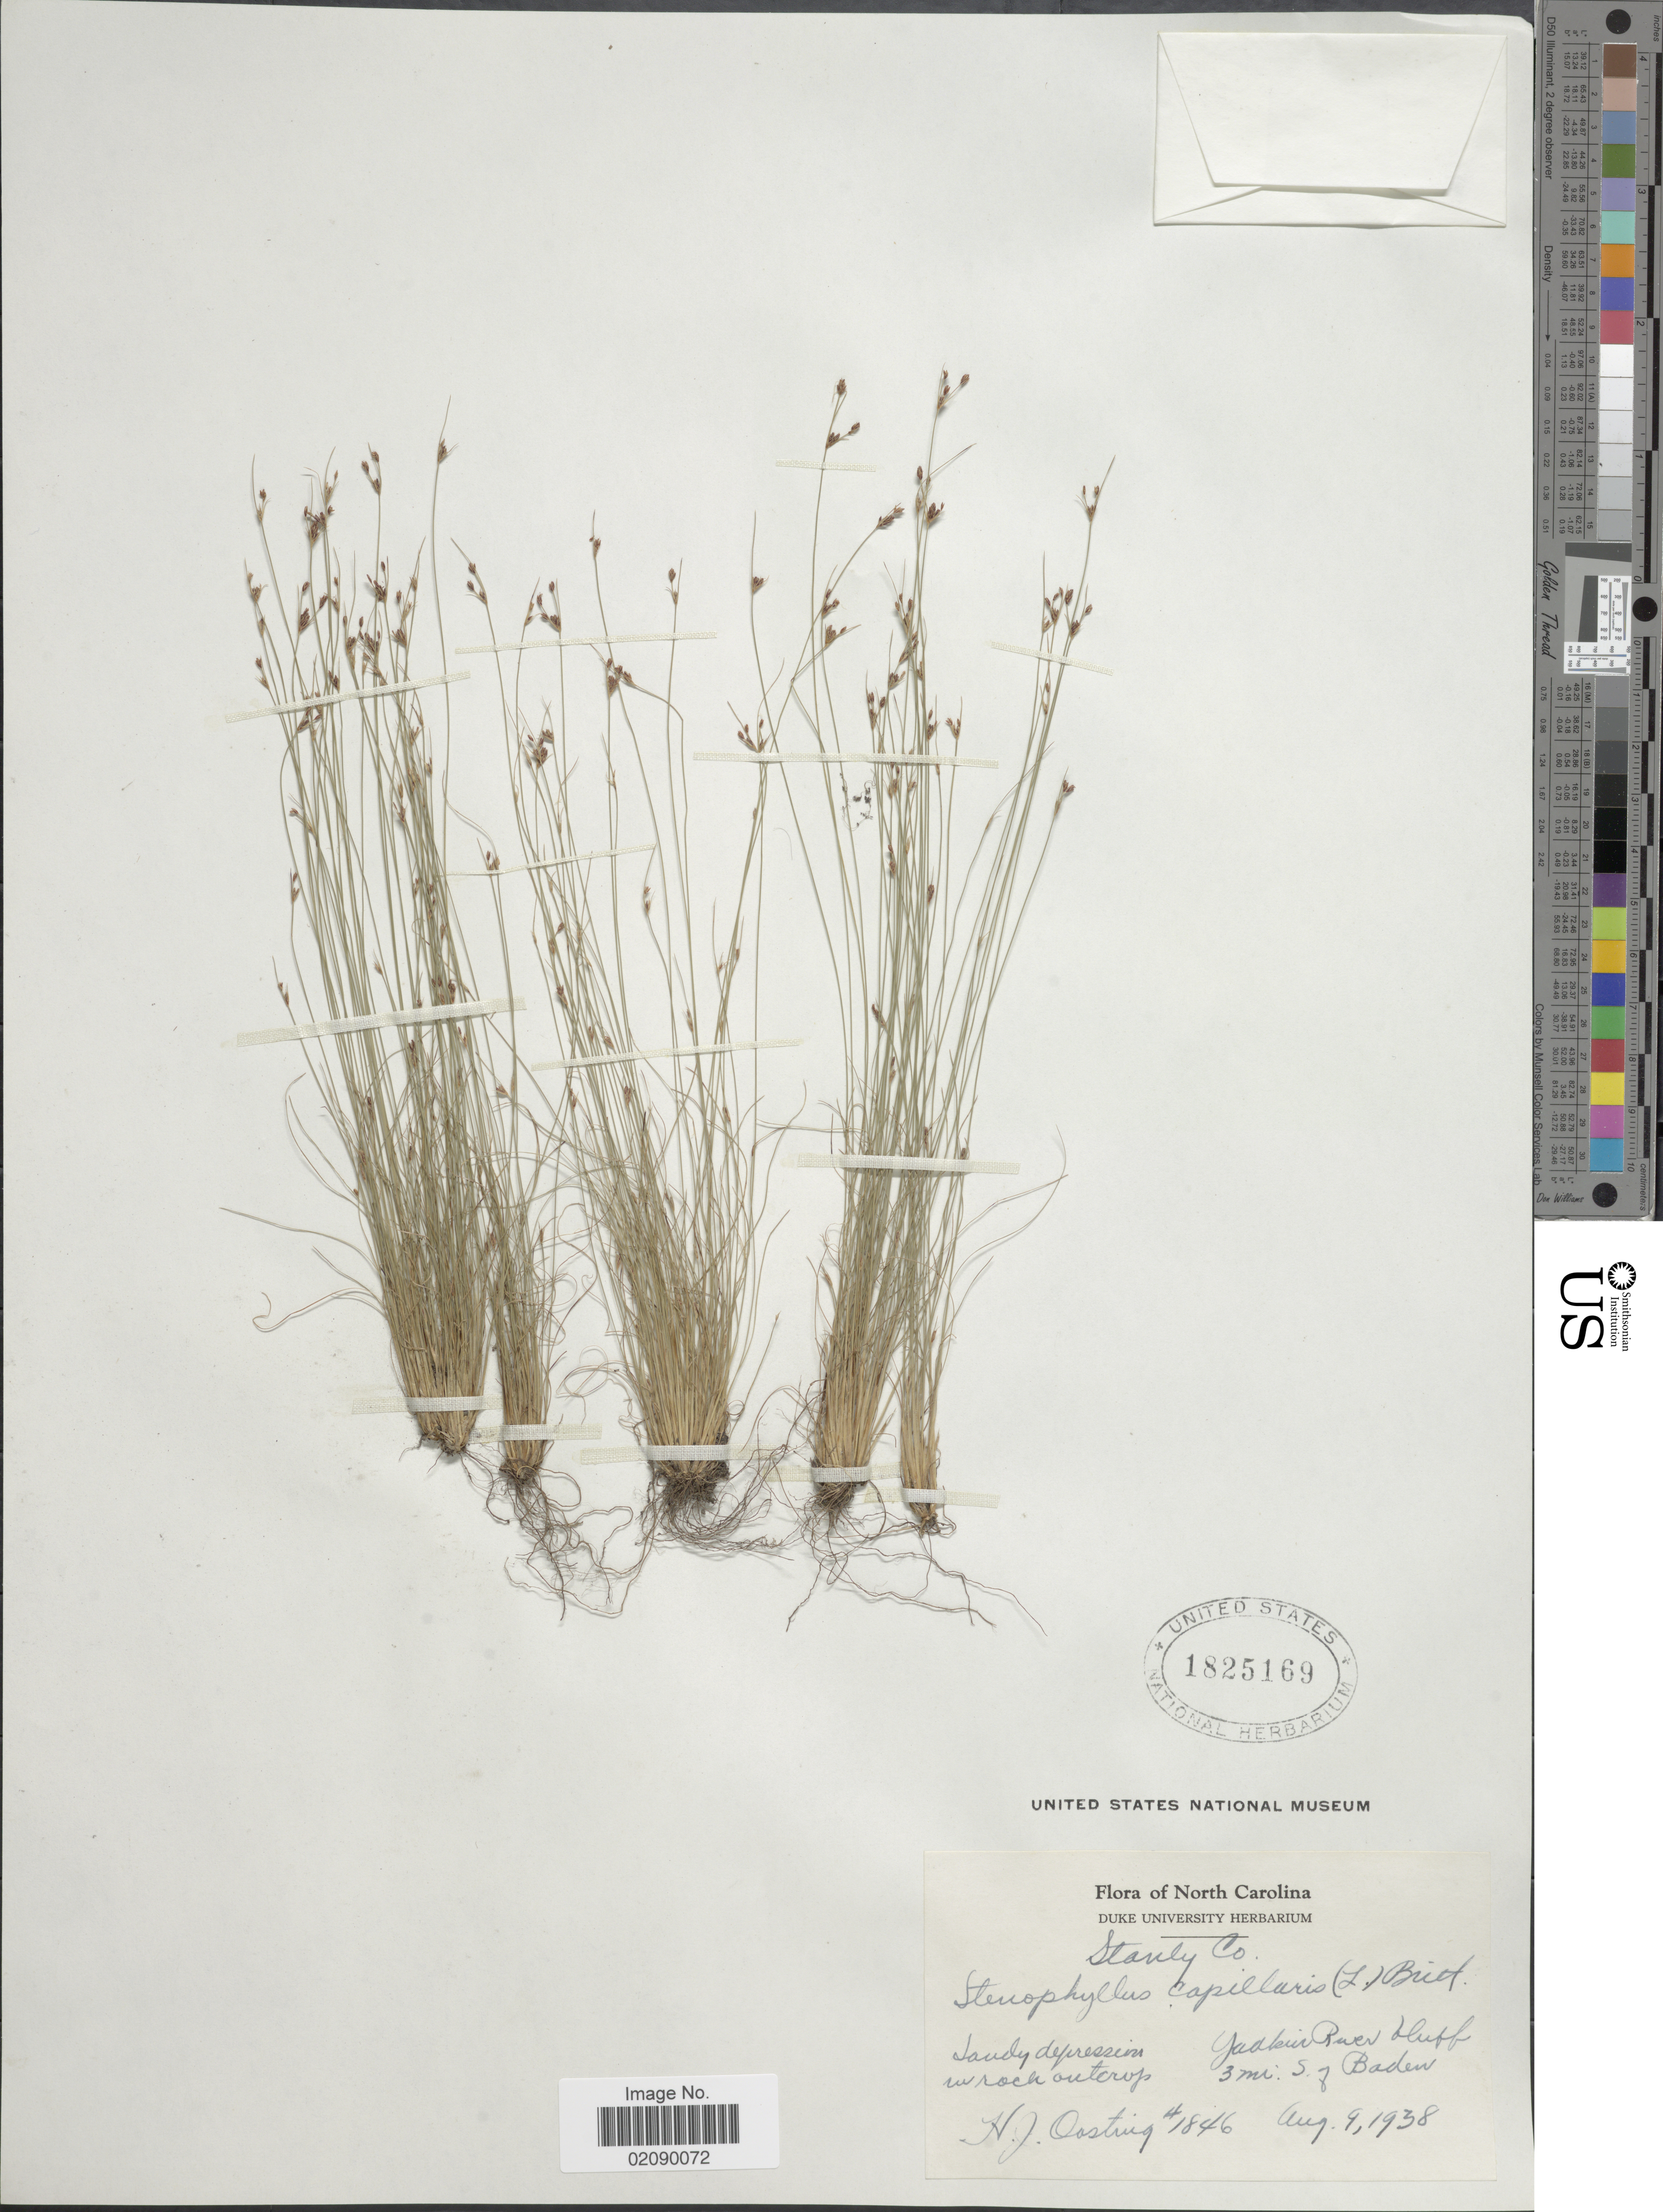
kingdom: Plantae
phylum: Tracheophyta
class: Liliopsida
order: Poales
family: Cyperaceae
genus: Bulbostylis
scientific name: Bulbostylis capillaris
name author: (L.) Kunth ex C.B. Clarke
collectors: H. Oosting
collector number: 1846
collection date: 1938-08-09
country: United States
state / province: North Carolina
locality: Sandy depression in rock outcrop, Yadkin River bluff 3 mi S. of Badin.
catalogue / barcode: US 1825169